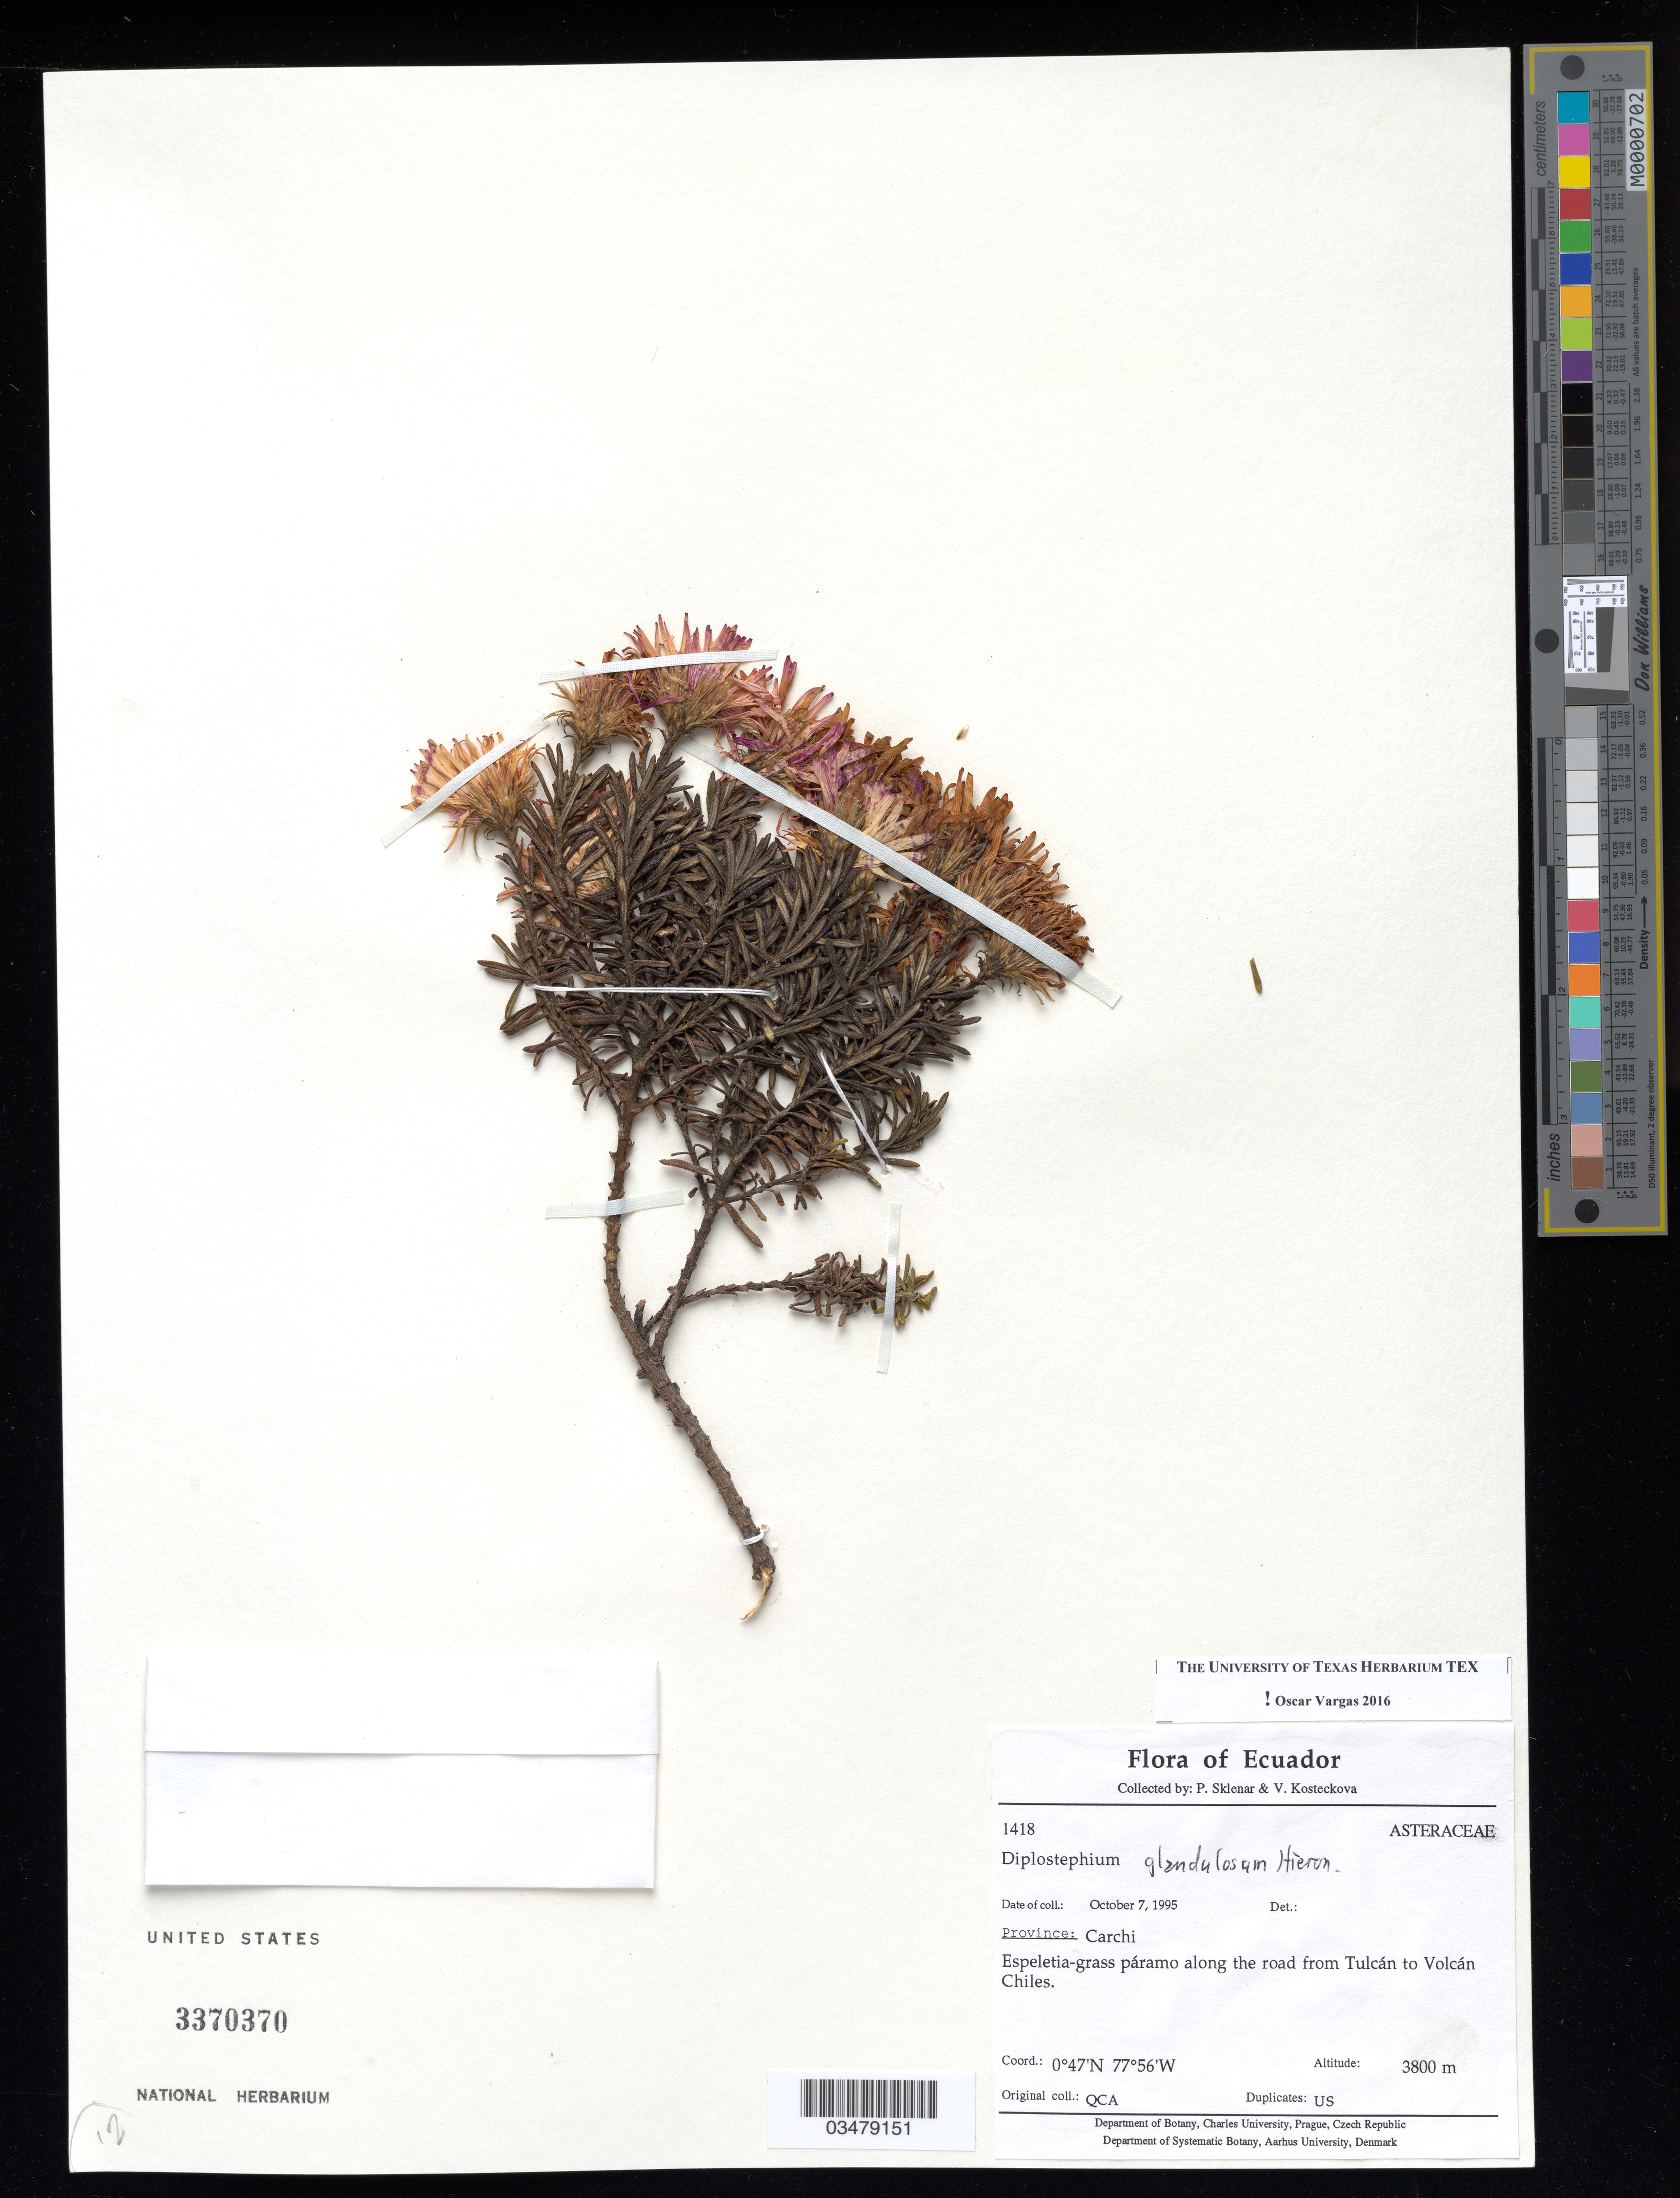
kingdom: Plantae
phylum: Tracheophyta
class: Magnoliopsida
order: Asterales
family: Asteraceae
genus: Diplostephium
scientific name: Diplostephium glandulosum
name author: Hieron.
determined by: Vargas, Oscar M.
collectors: P. Sklenár & V. Kosteckova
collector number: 1418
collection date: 1995-10-07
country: Ecuador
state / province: Carchi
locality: On road from Tulcan to Volcan Chiles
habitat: Espeletia-grass paramo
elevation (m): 3800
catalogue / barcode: US 3370370